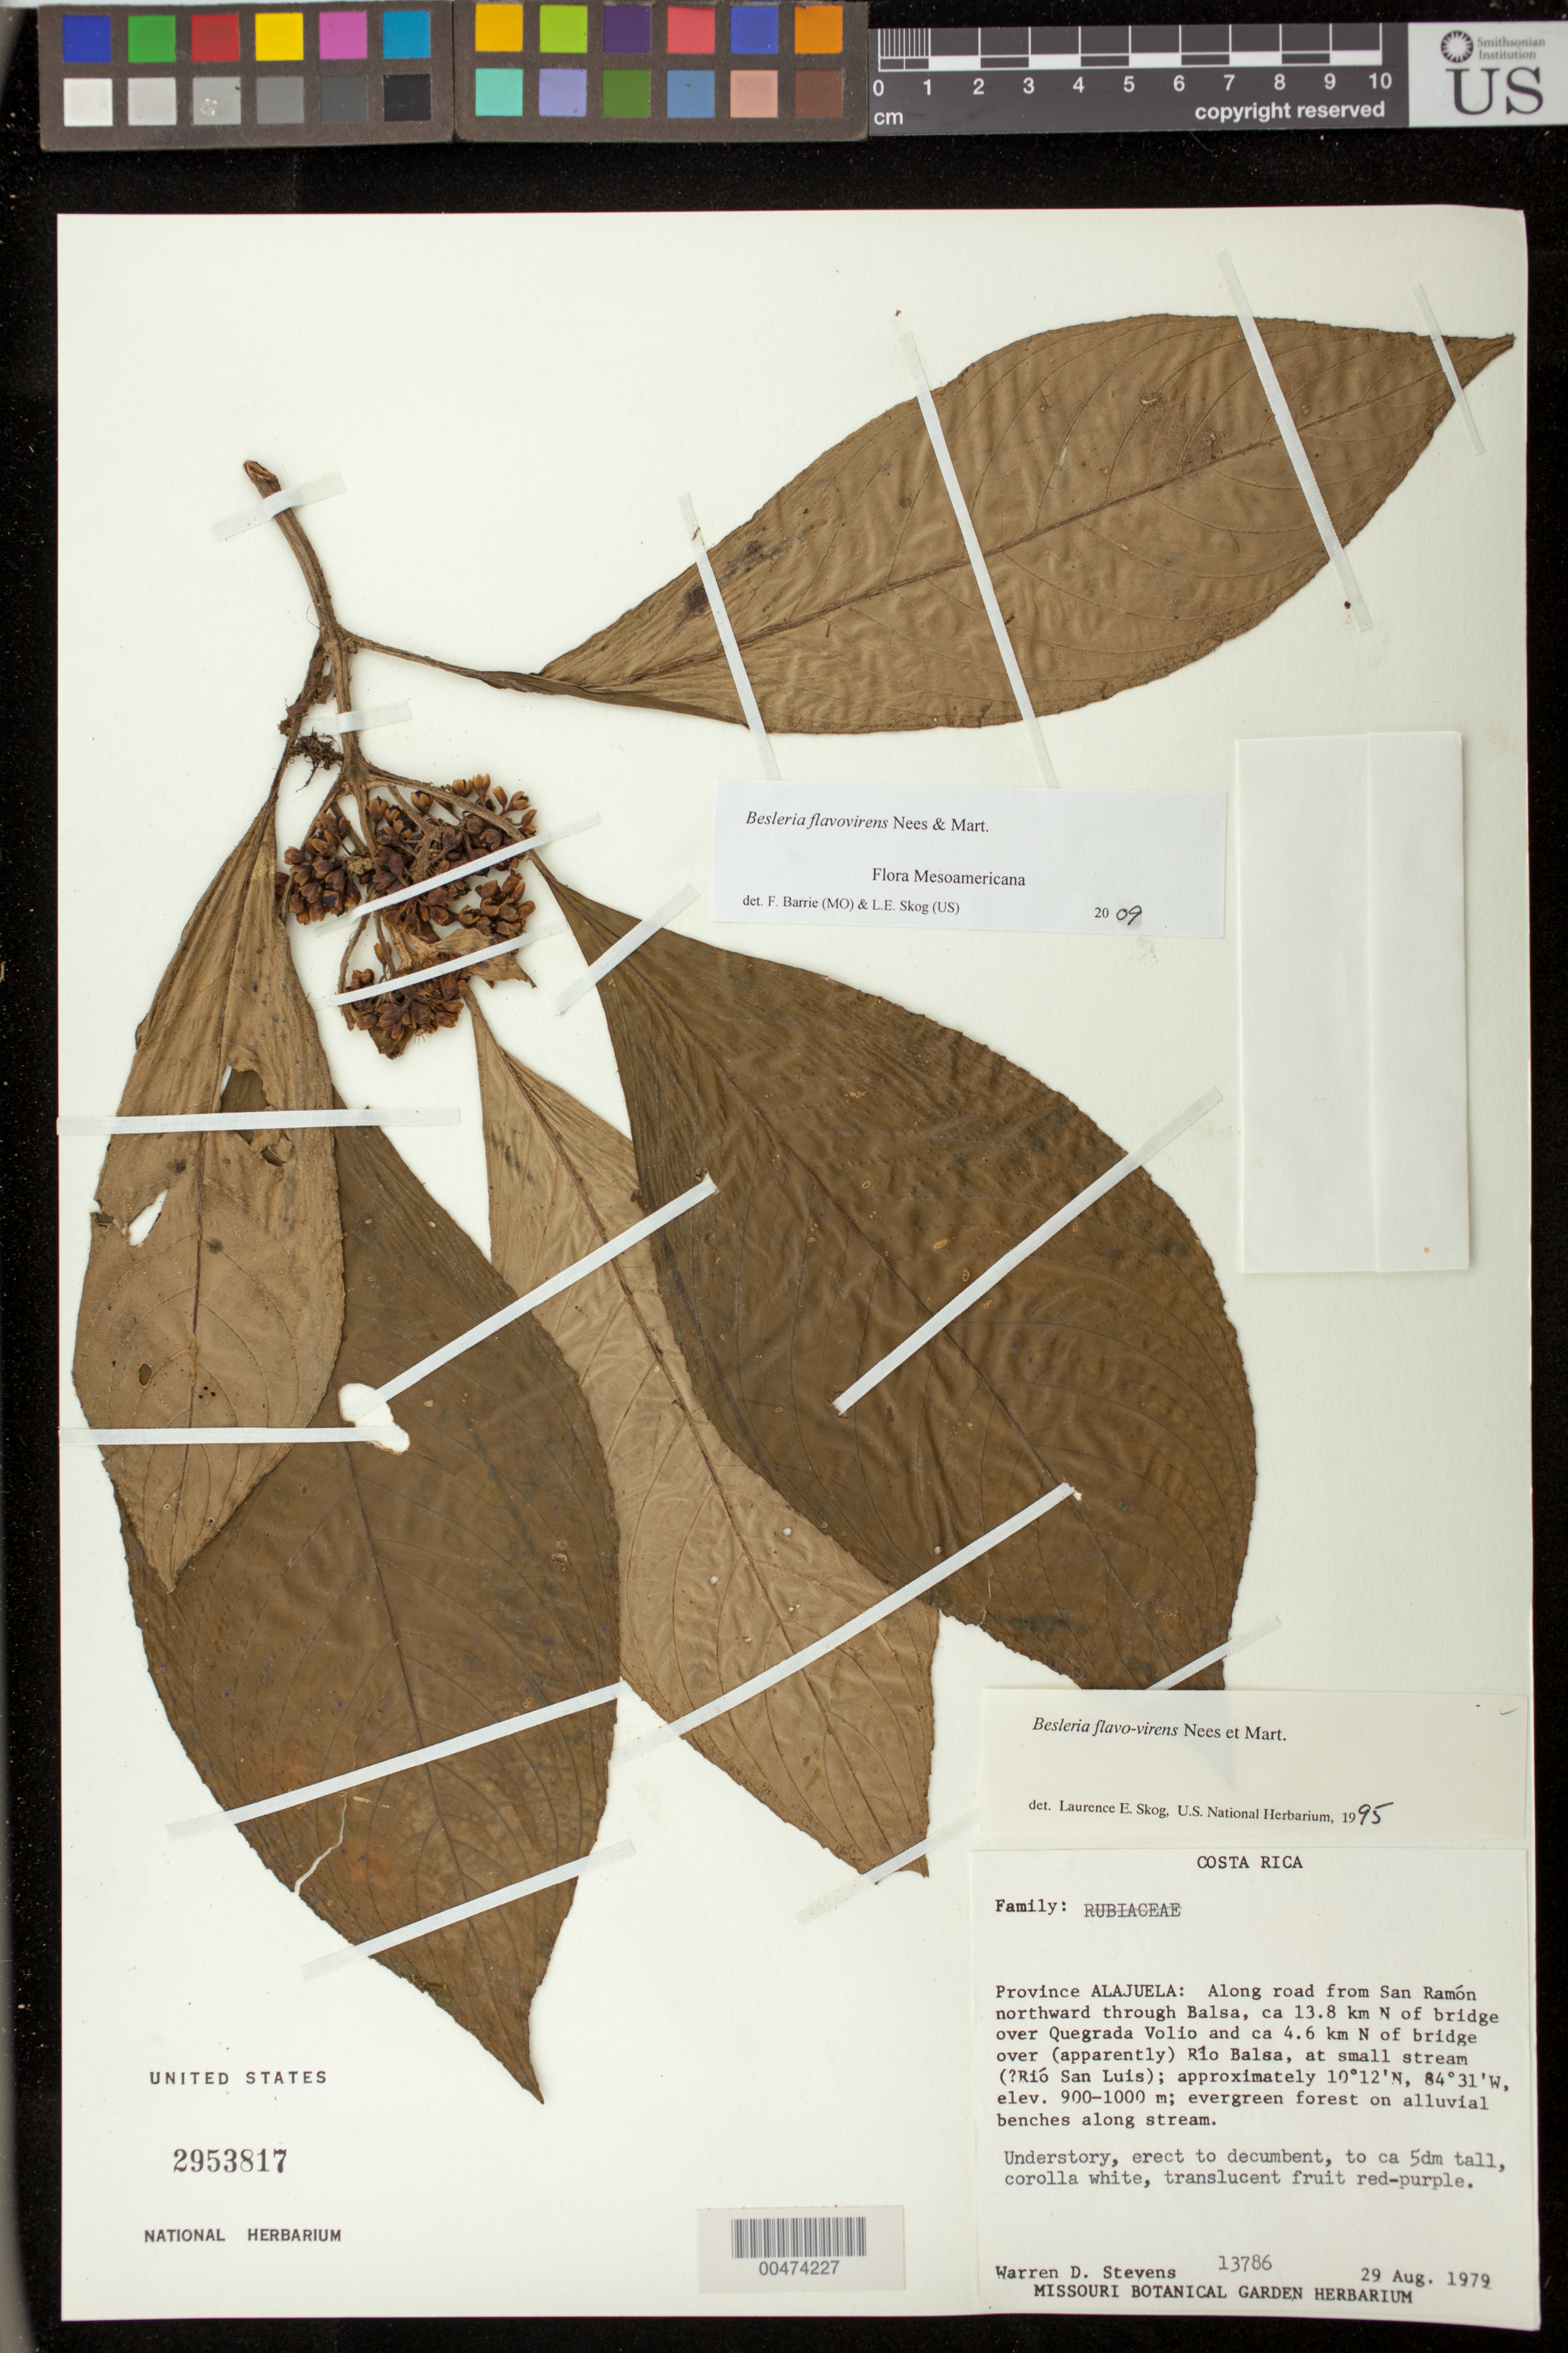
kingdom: Plantae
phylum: Tracheophyta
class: Magnoliopsida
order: Lamiales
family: Gesneriaceae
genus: Besleria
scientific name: Besleria flavo-virens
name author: Nees & Mart.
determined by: Skog, Laurence E.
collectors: W. D. Stevens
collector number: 13786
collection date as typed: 29 Aug 1979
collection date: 1979-08-29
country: Costa Rica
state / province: Alajuela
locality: Along road from San Ramón northward through Balsa, ca. 13.8 km N of bridge over Quebrada Volio and ca 4.6 km N of bridge over (apparently) Rio Balsa, at small stream (?Rio San Luis)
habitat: Evergreen forest on alluvial benches along stream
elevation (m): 900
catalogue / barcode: US 2953817